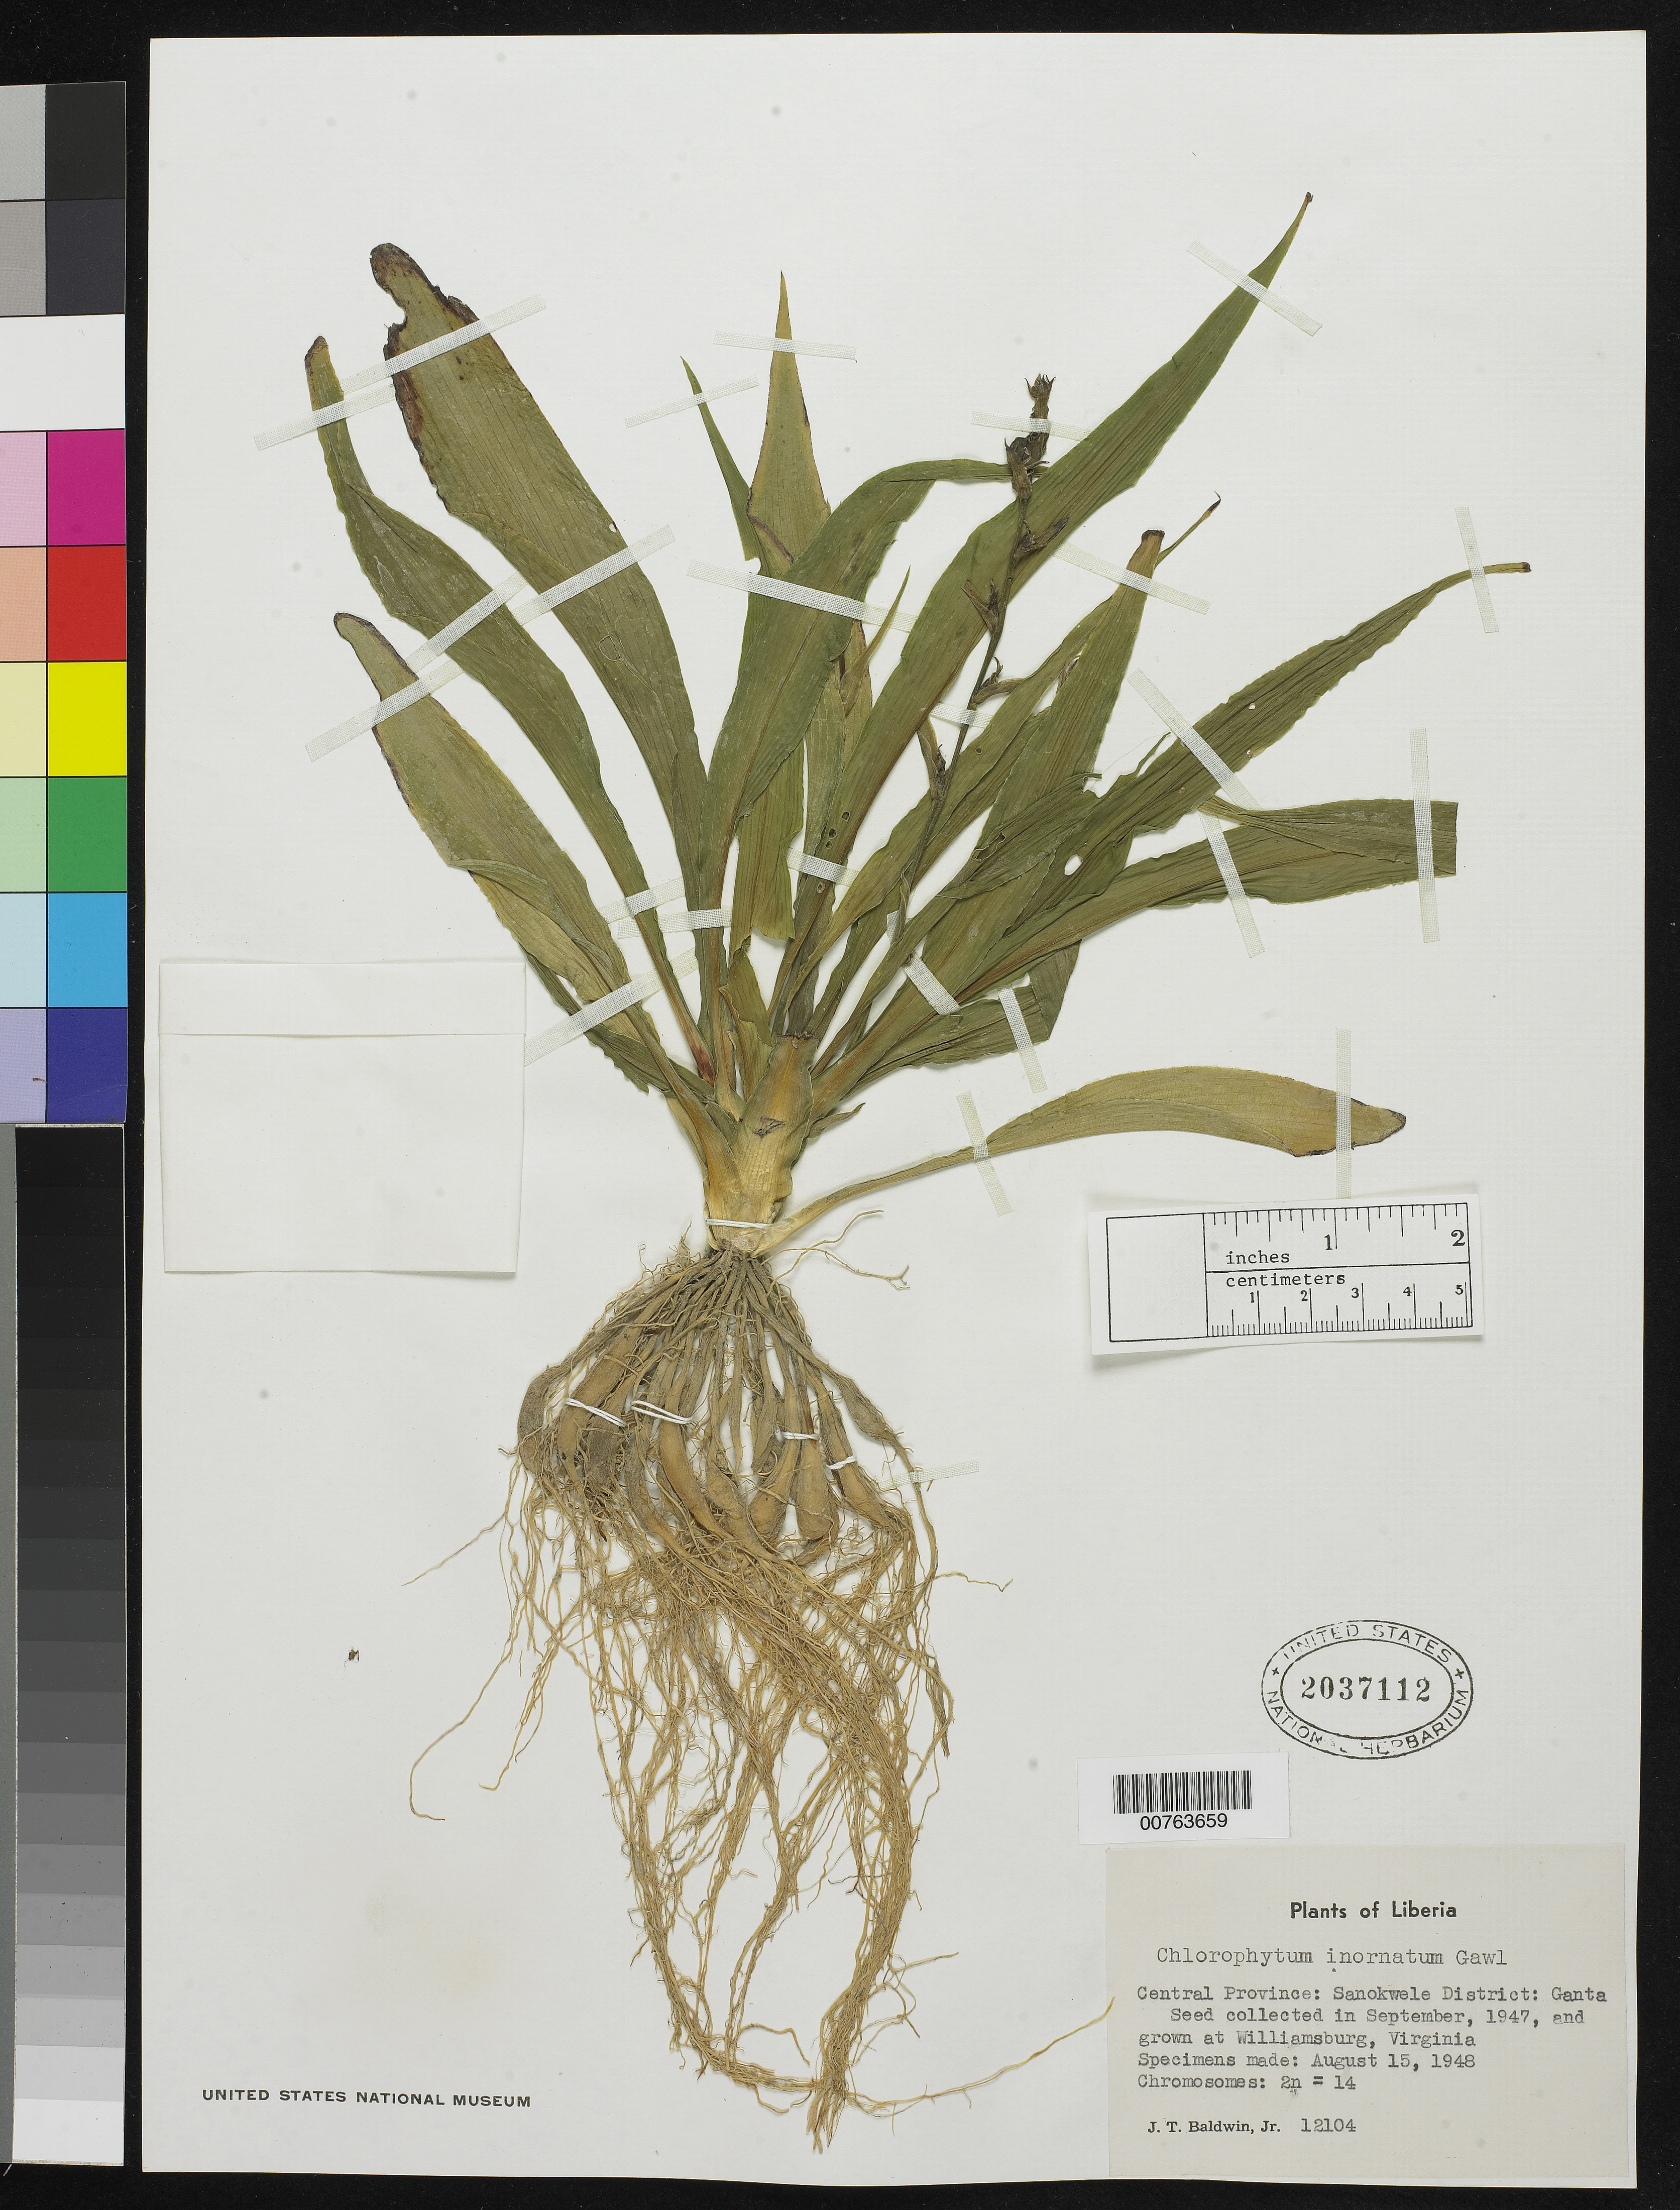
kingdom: Plantae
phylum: Tracheophyta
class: Liliopsida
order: Asparagales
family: Asparagaceae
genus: Chlorophytum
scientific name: Chlorophytum inornatum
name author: Ker Gawl.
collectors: J. T. Baldwin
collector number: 12104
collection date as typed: Sep 1947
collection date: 1947-09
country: Liberia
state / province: Nimba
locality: Central Province: Sanokwele District, Ganta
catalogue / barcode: US 2037112